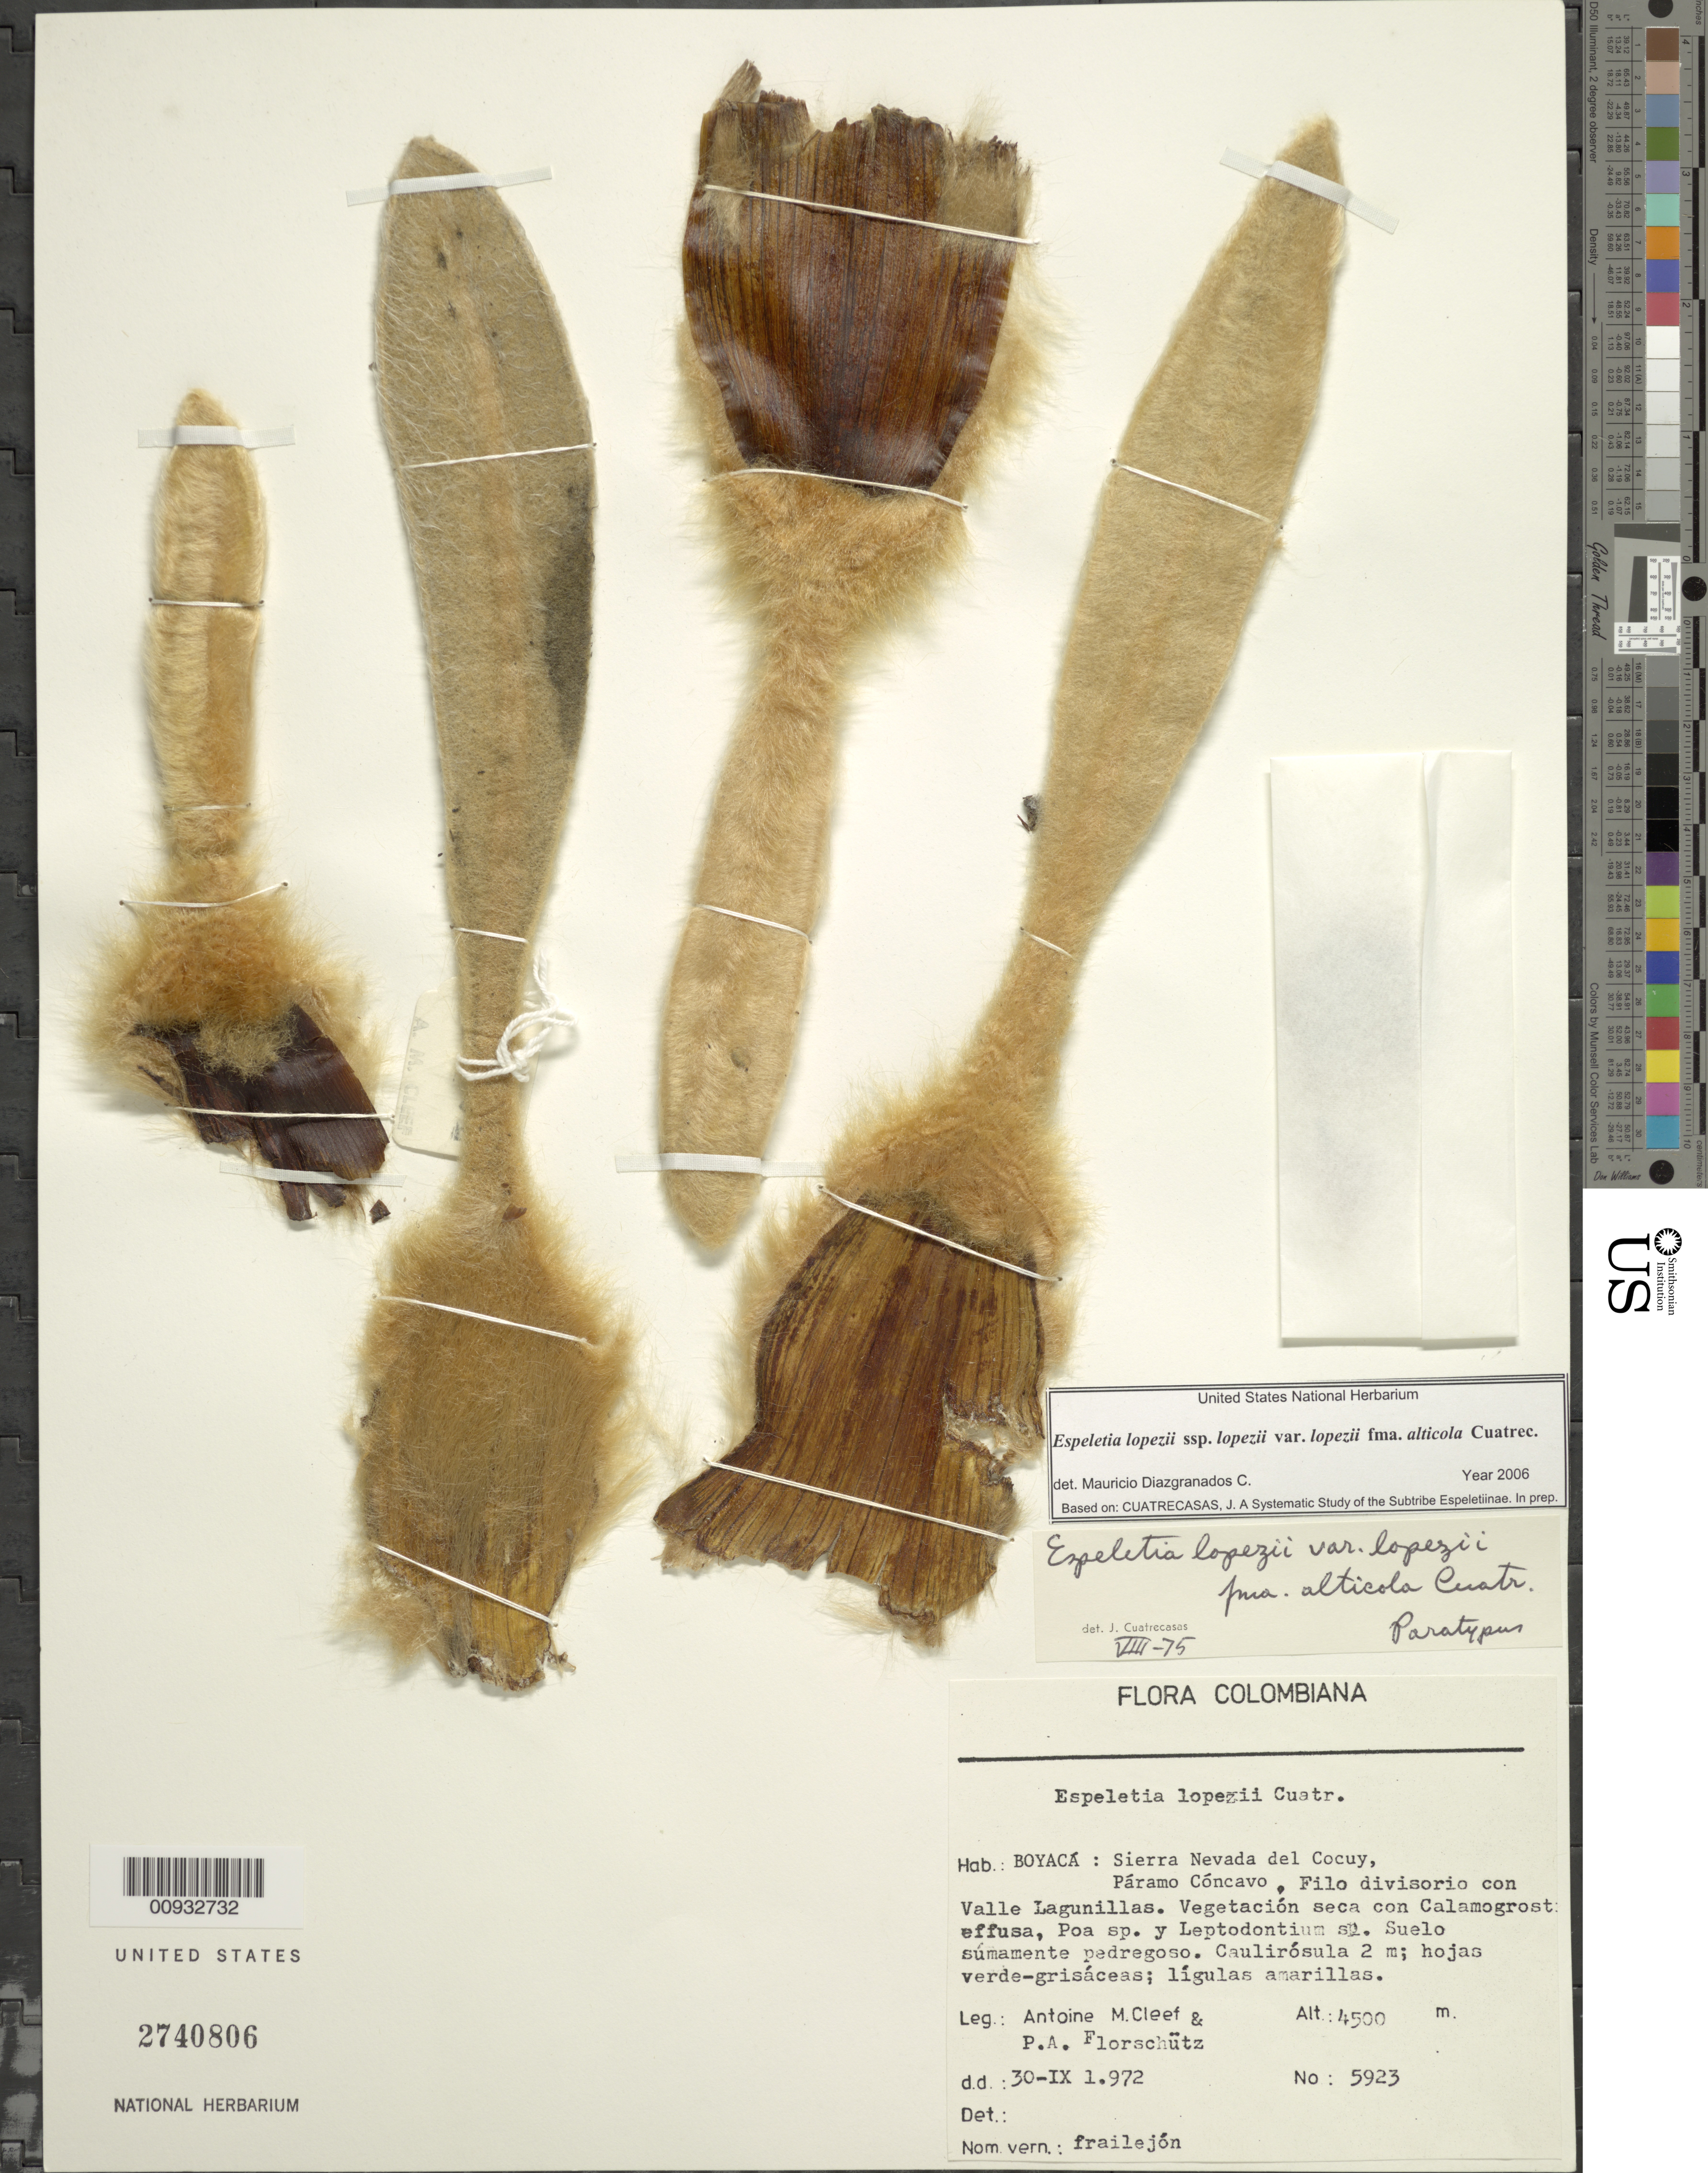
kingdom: Plantae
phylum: Tracheophyta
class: Magnoliopsida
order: Asterales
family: Asteraceae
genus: Espeletia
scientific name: Espeletia lopezii f. alticola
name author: Cuatrec.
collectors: A. M. Cleef & P. Florschütz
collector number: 5923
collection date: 1972-09-30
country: Colombia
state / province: Boyacá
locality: Sierra Nevada del Cocuy, Paramo Concavo, Filo divisorio con Valle Lagunillas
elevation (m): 4500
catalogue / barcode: US 2740806